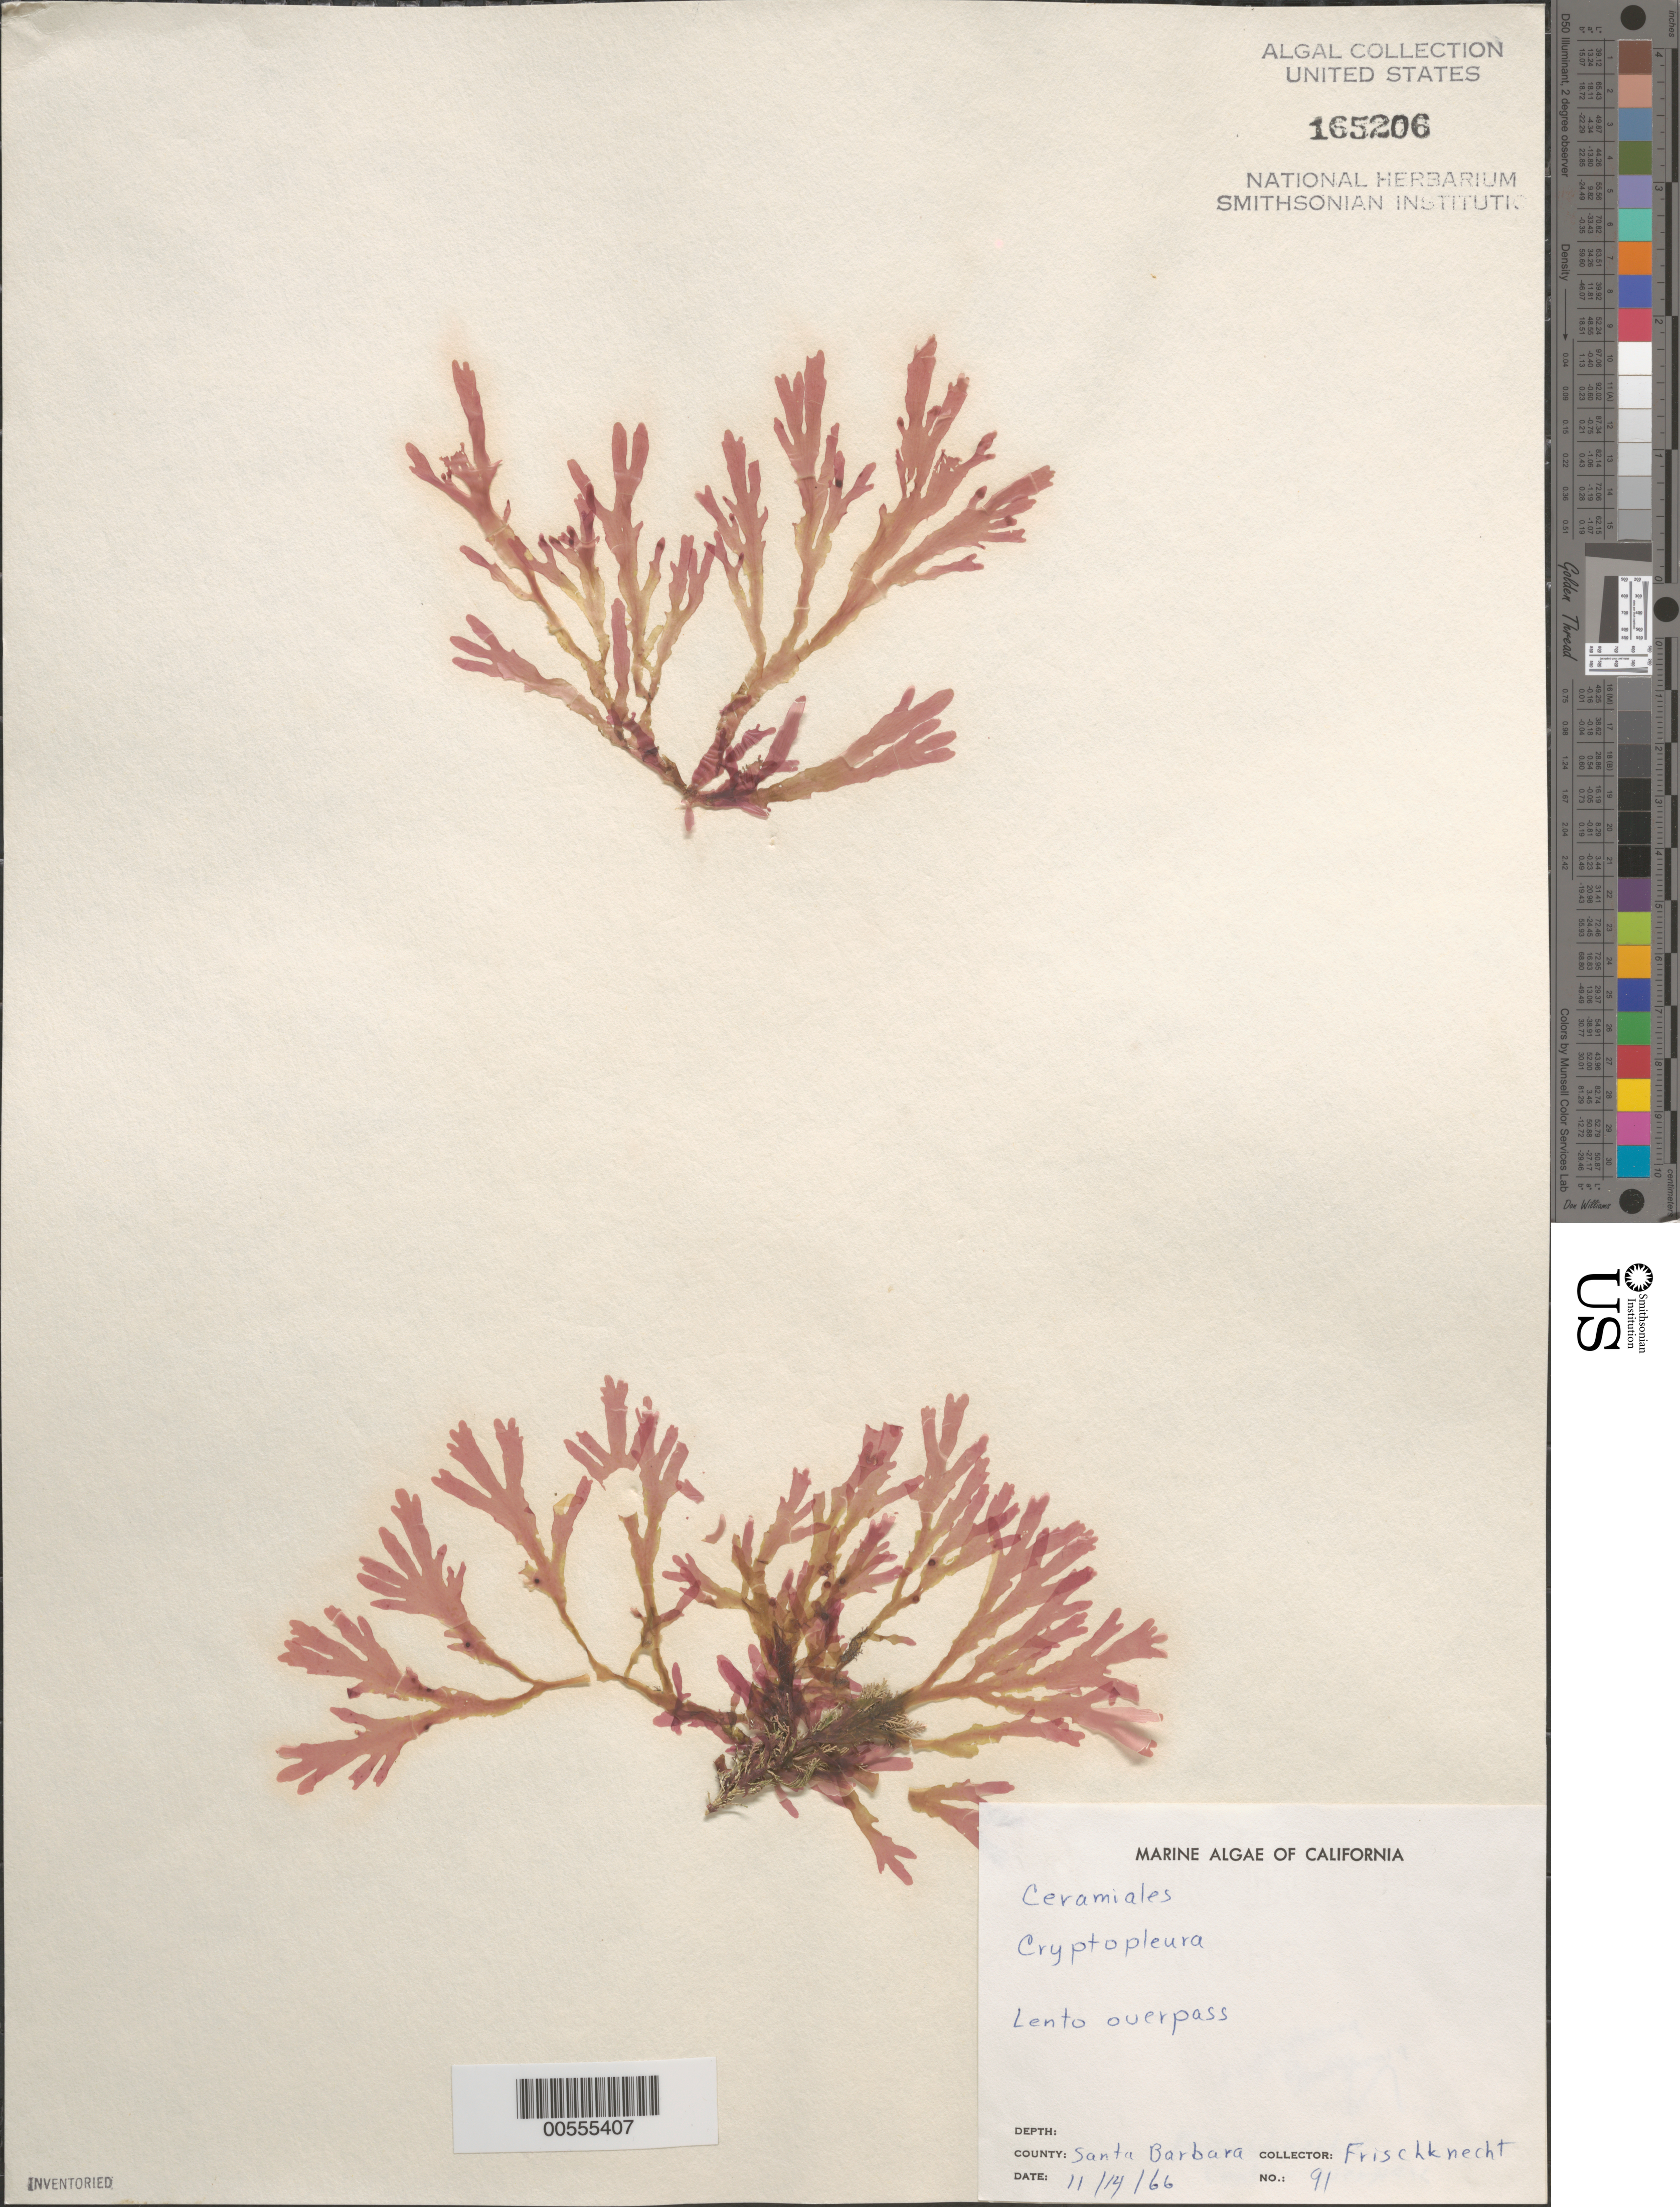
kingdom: Plantae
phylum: Rhodophyta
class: Florideophyceae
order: Ceramiales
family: Delesseriaceae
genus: Cryptopleura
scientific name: Cryptopleura sp.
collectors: -. Frischknecht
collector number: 91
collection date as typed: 14 Nov 1966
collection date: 1966-11-14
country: United States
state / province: California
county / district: Santa Barbara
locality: Lento Overpass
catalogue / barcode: US 165206